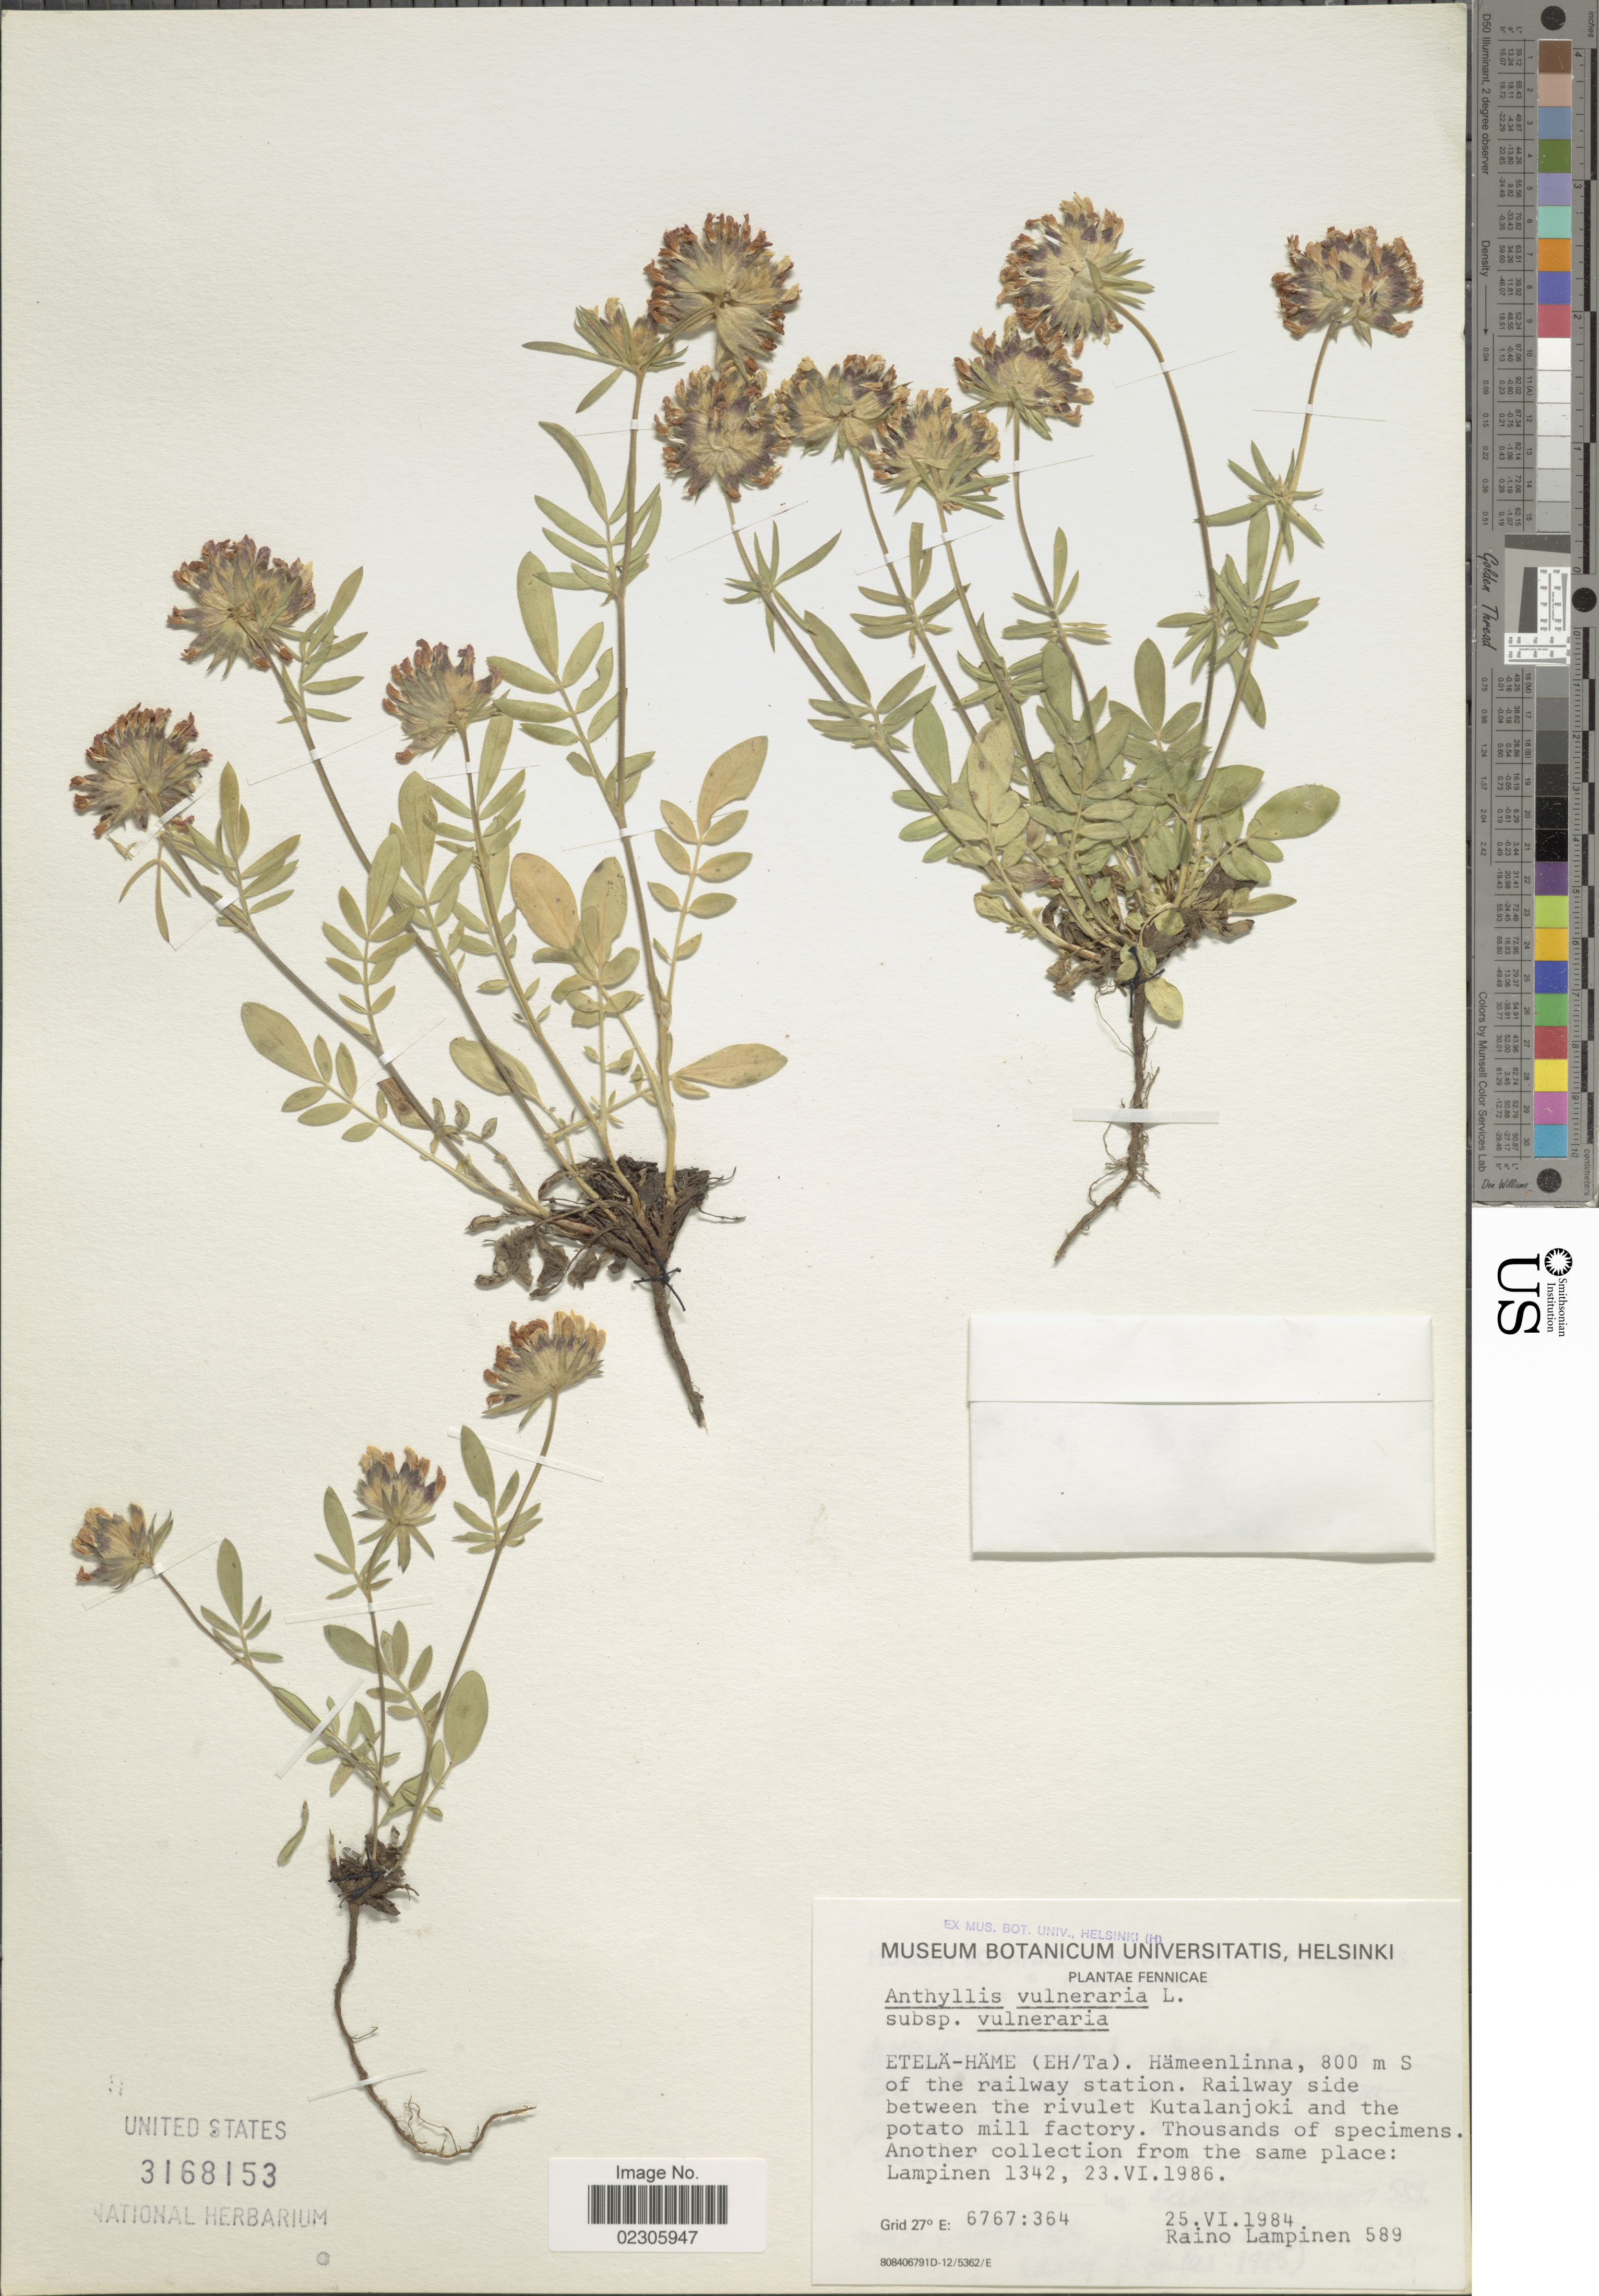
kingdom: Plantae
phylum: Tracheophyta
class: Magnoliopsida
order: Fabales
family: Fabaceae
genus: Anthyllis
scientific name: Anthyllis vulneraria subsp. vulneraria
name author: L.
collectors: R. Lampinen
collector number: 589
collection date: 1984-06-25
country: Finland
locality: Fennicae, Etela-Hame (Eh/Ta), Hameenlinna, S of the railway station, railway side between the rivulet Kutalanjoki and the potato mill factory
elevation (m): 800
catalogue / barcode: US 3168153